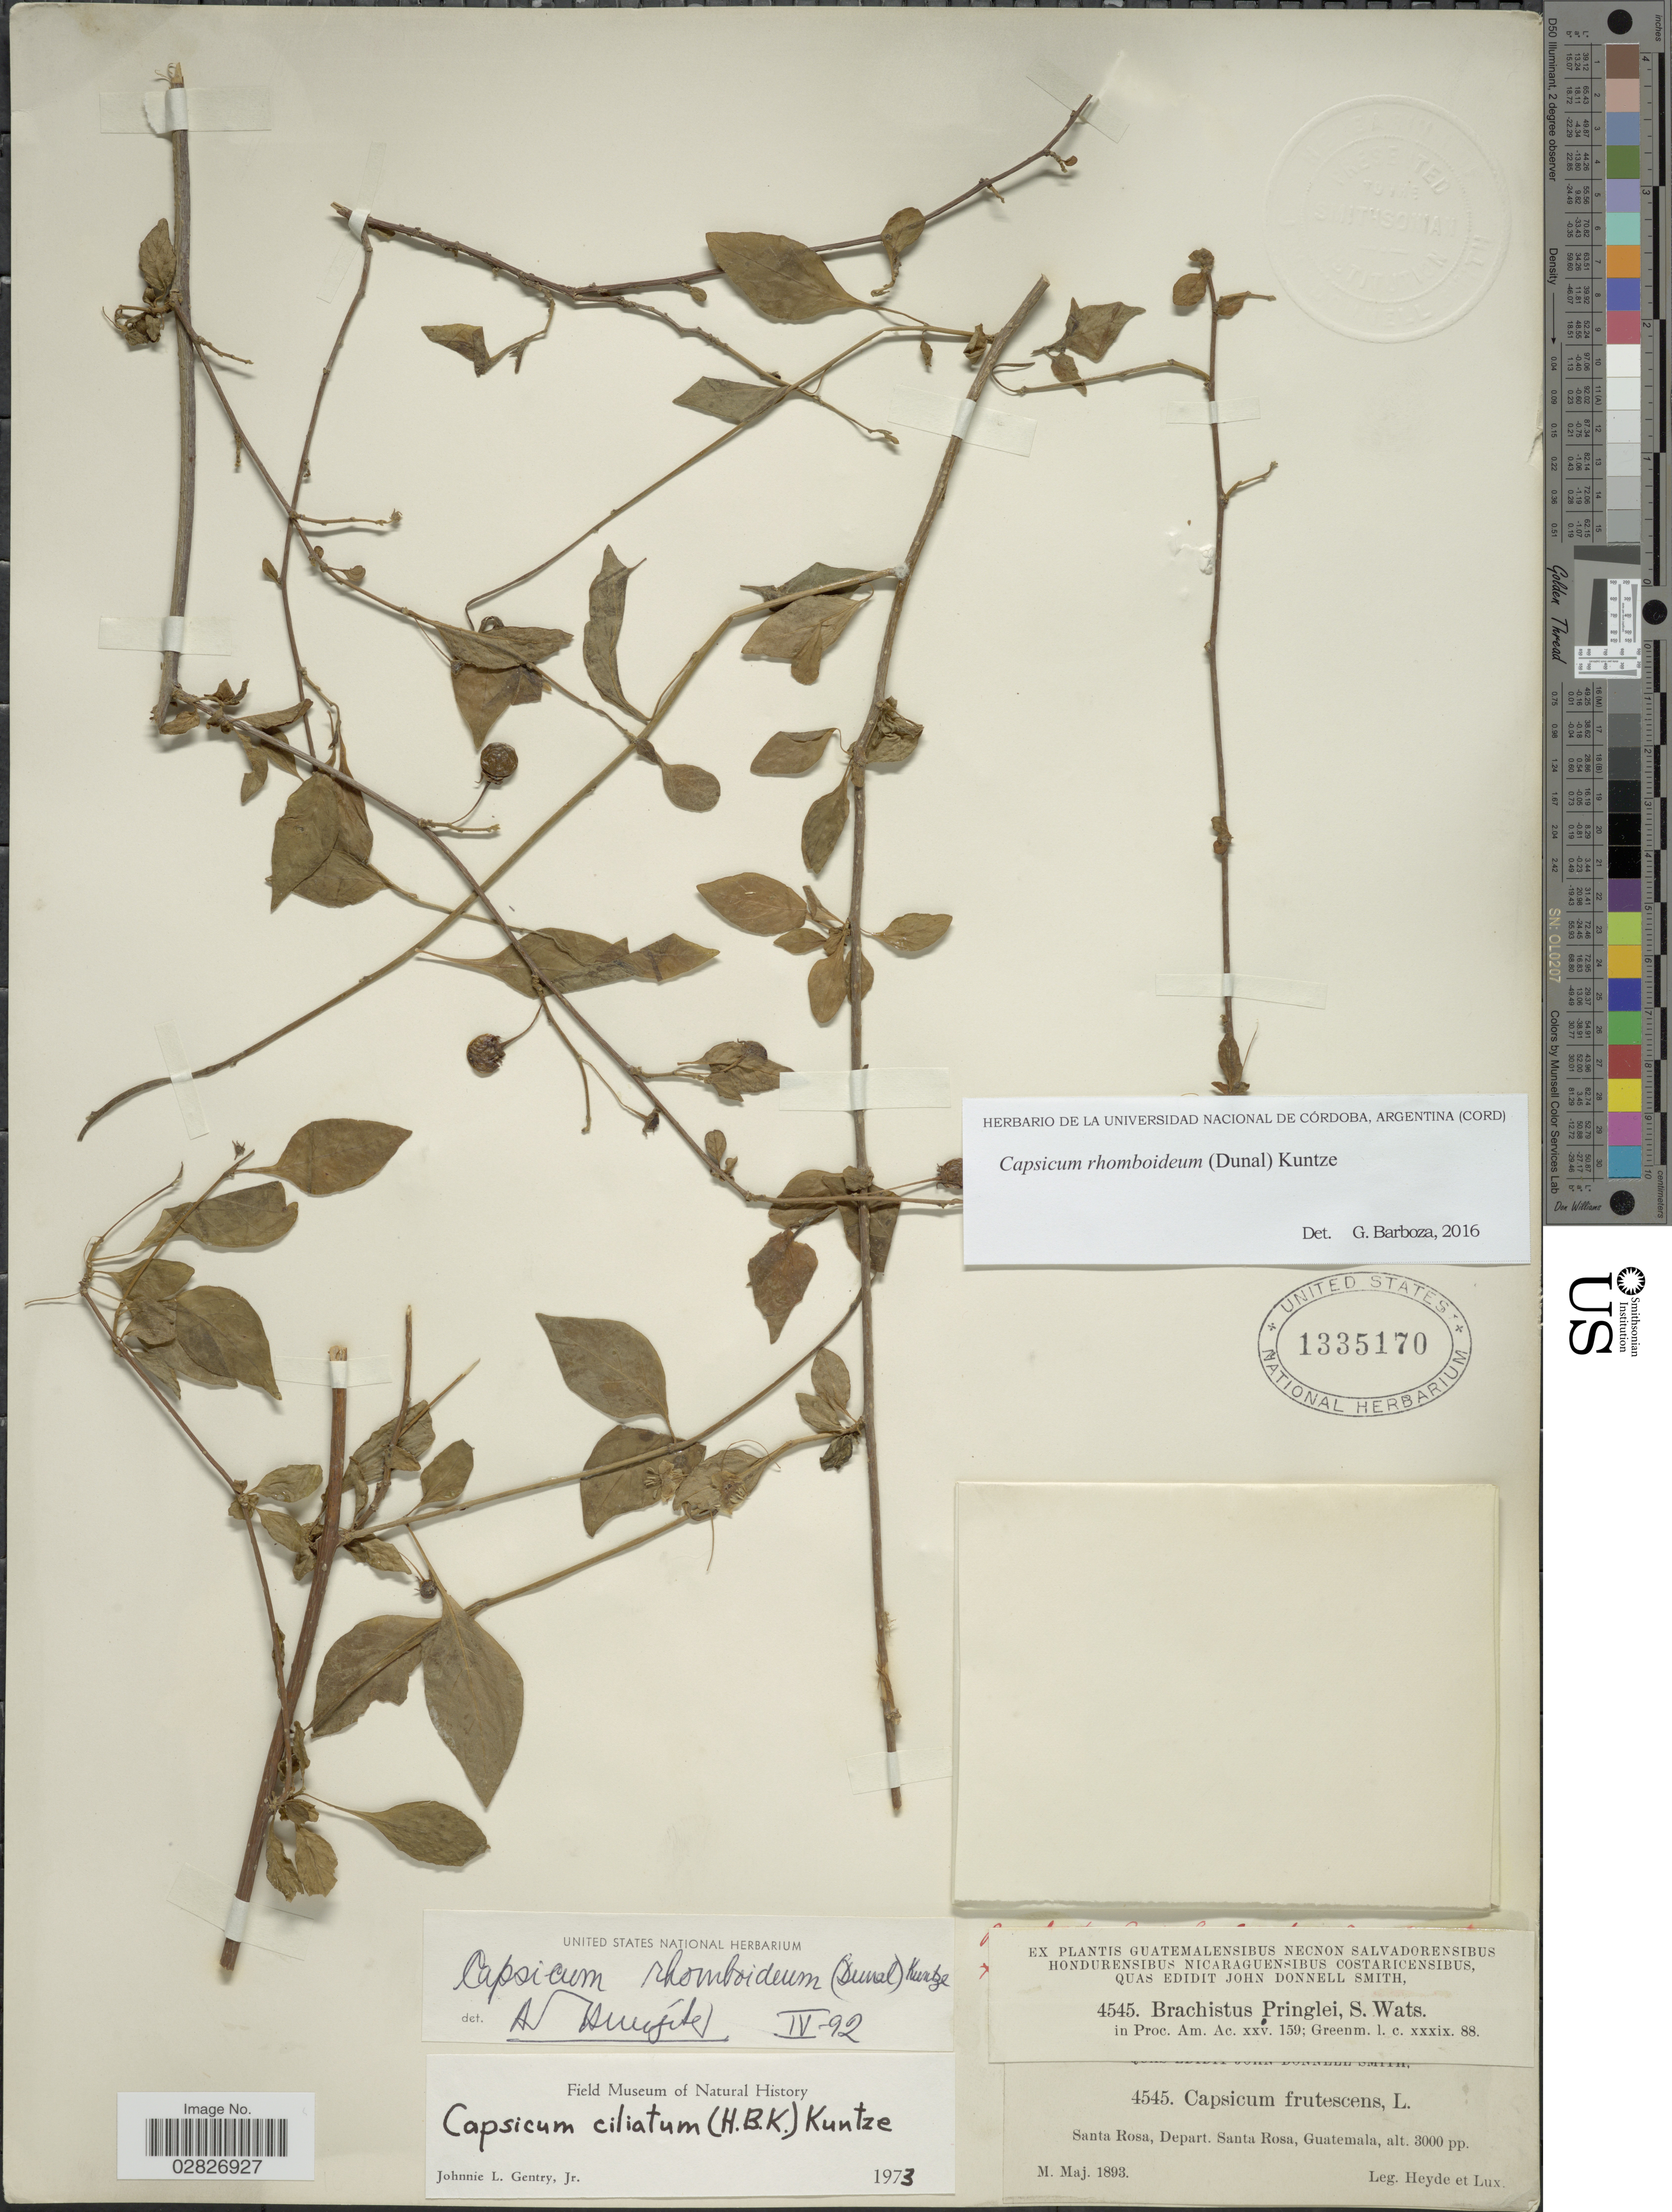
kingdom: Plantae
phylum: Tracheophyta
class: Magnoliopsida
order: Solanales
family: Solanaceae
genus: Capsicum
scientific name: Capsicum rhomboideum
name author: (Humb. & Bonpl. ex Dunal) Kuntze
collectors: Heyde & Lux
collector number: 4545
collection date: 1893-05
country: Guatemala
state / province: Santa Rosa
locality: Santa Rosa, Depart. Santa Rosa.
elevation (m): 914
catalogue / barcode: US 1335170